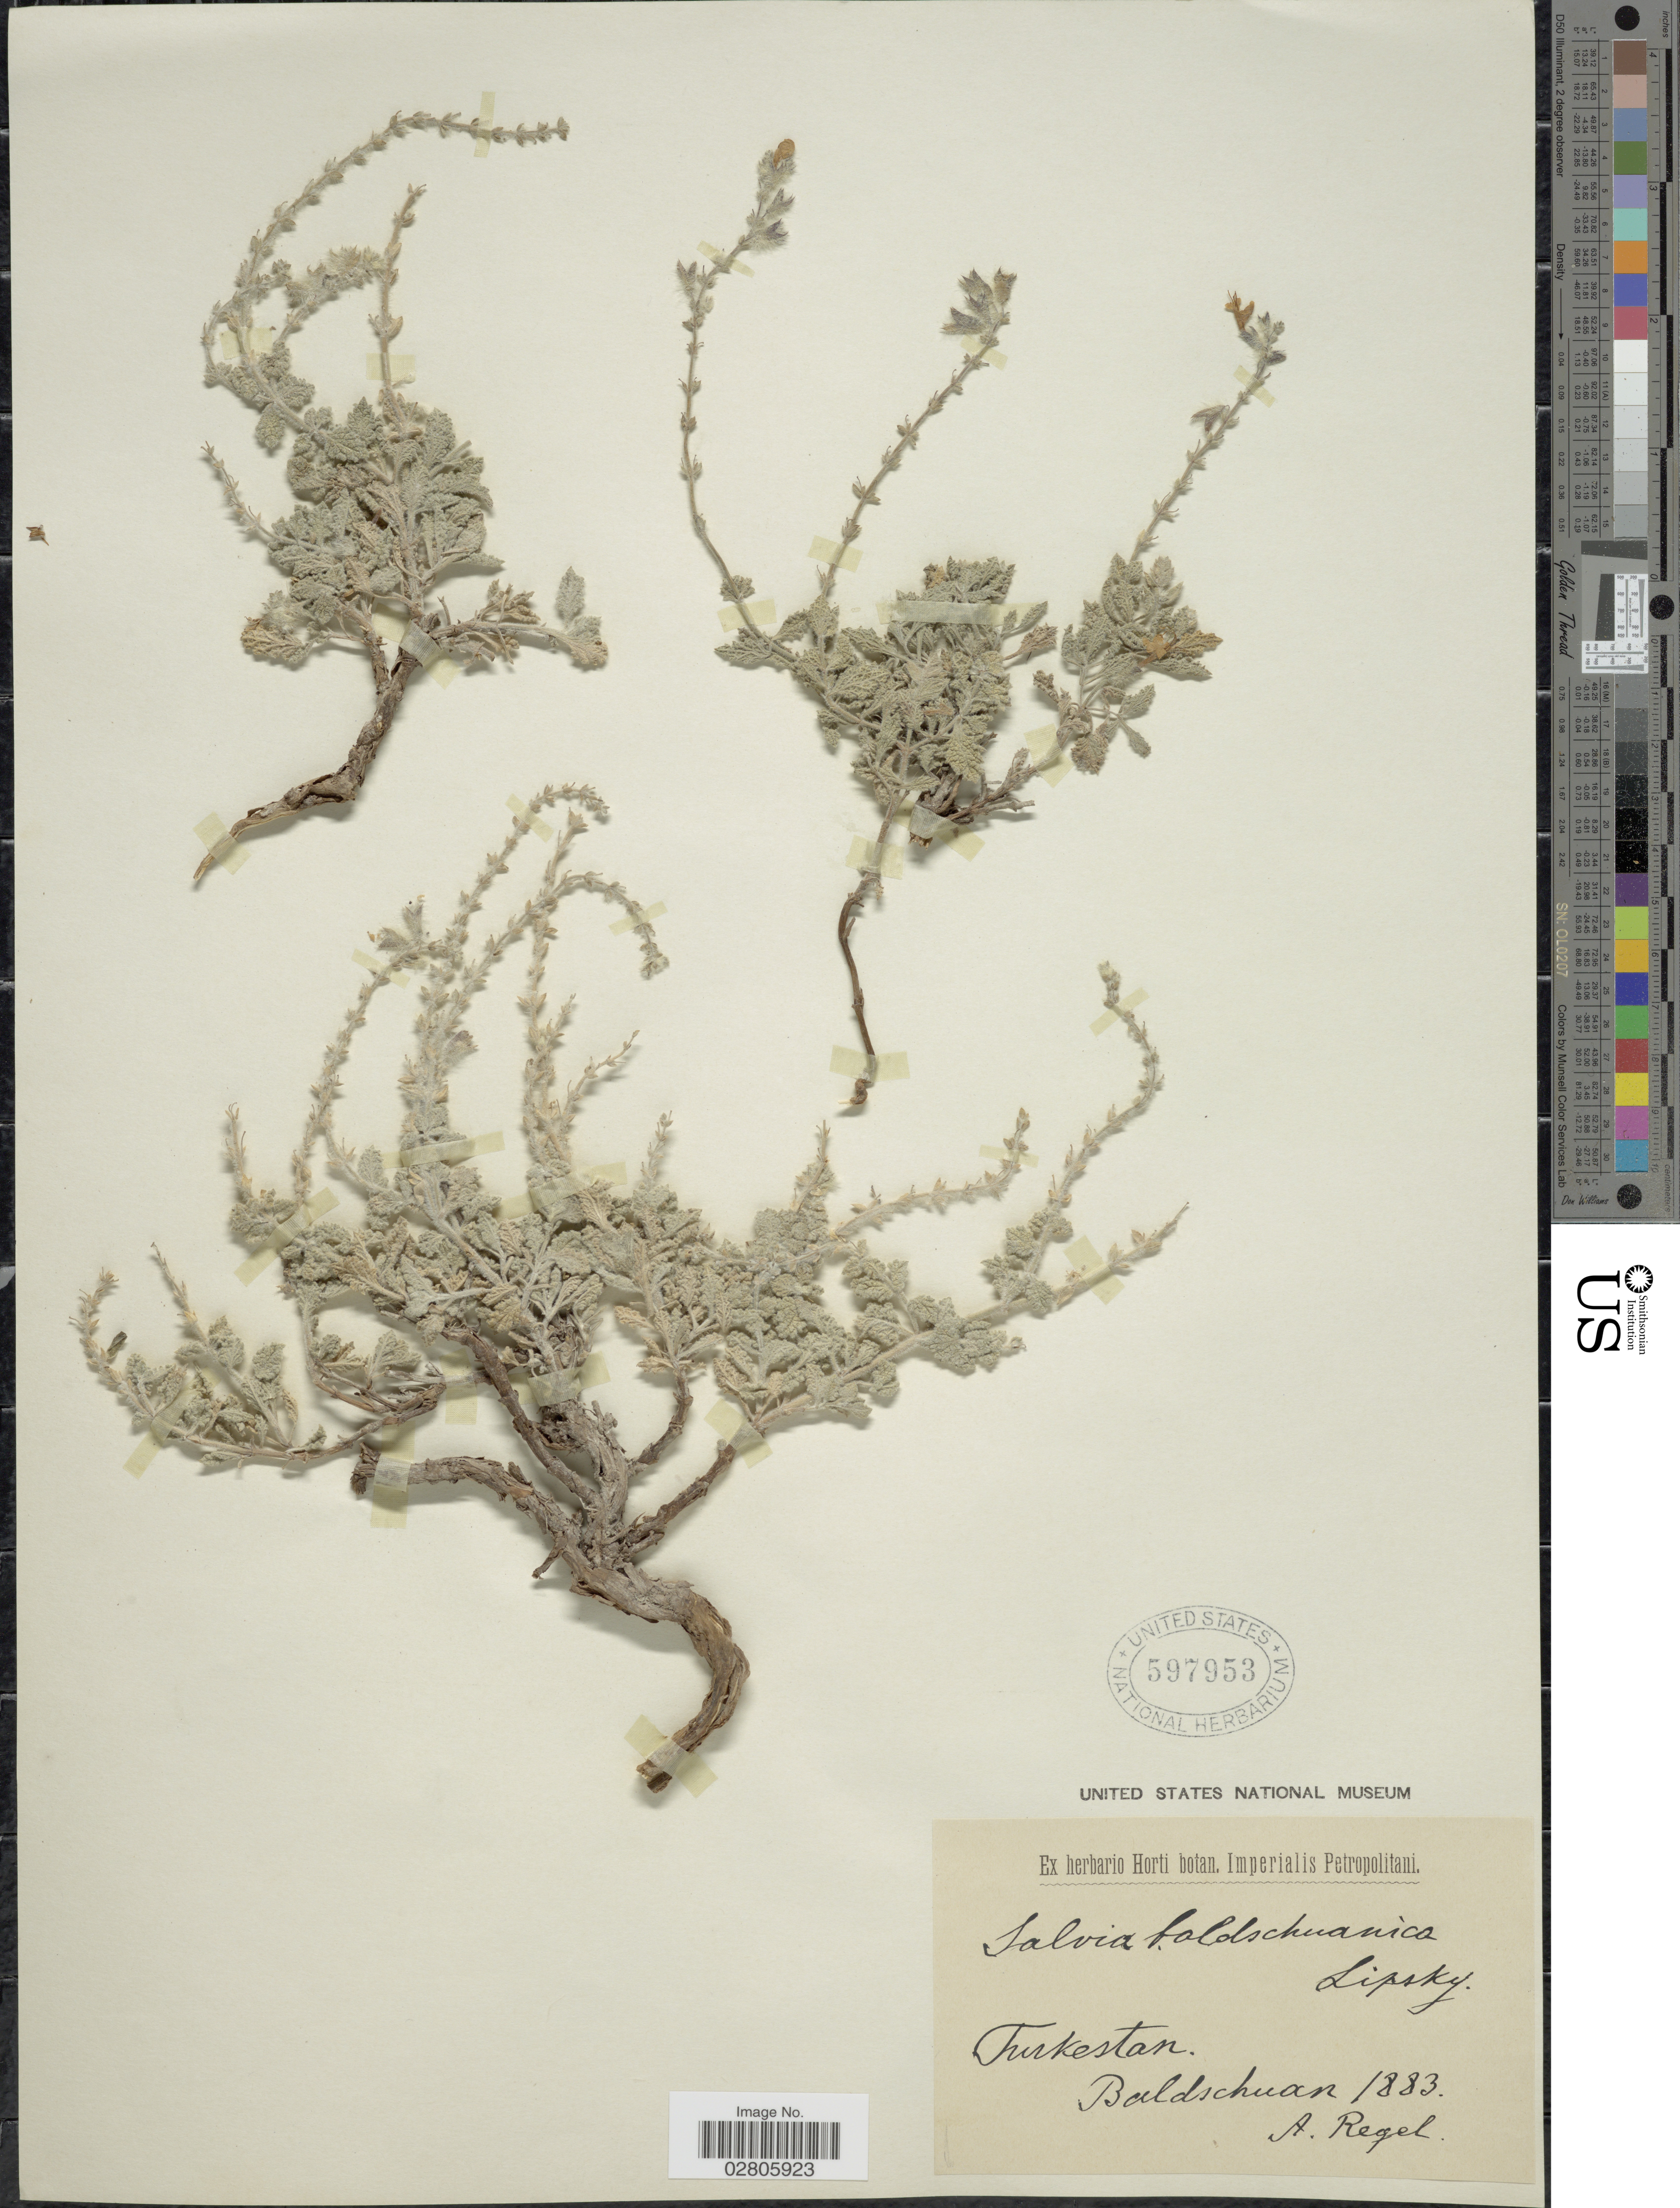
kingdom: Plantae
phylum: Tracheophyta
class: Magnoliopsida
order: Lamiales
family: Lamiaceae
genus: Salvia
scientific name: Salvia baldschuanica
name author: Lipsky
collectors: A. Regel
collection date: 1883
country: Uzbekistan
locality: Turkestan. Baldschuan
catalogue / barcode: US 597953